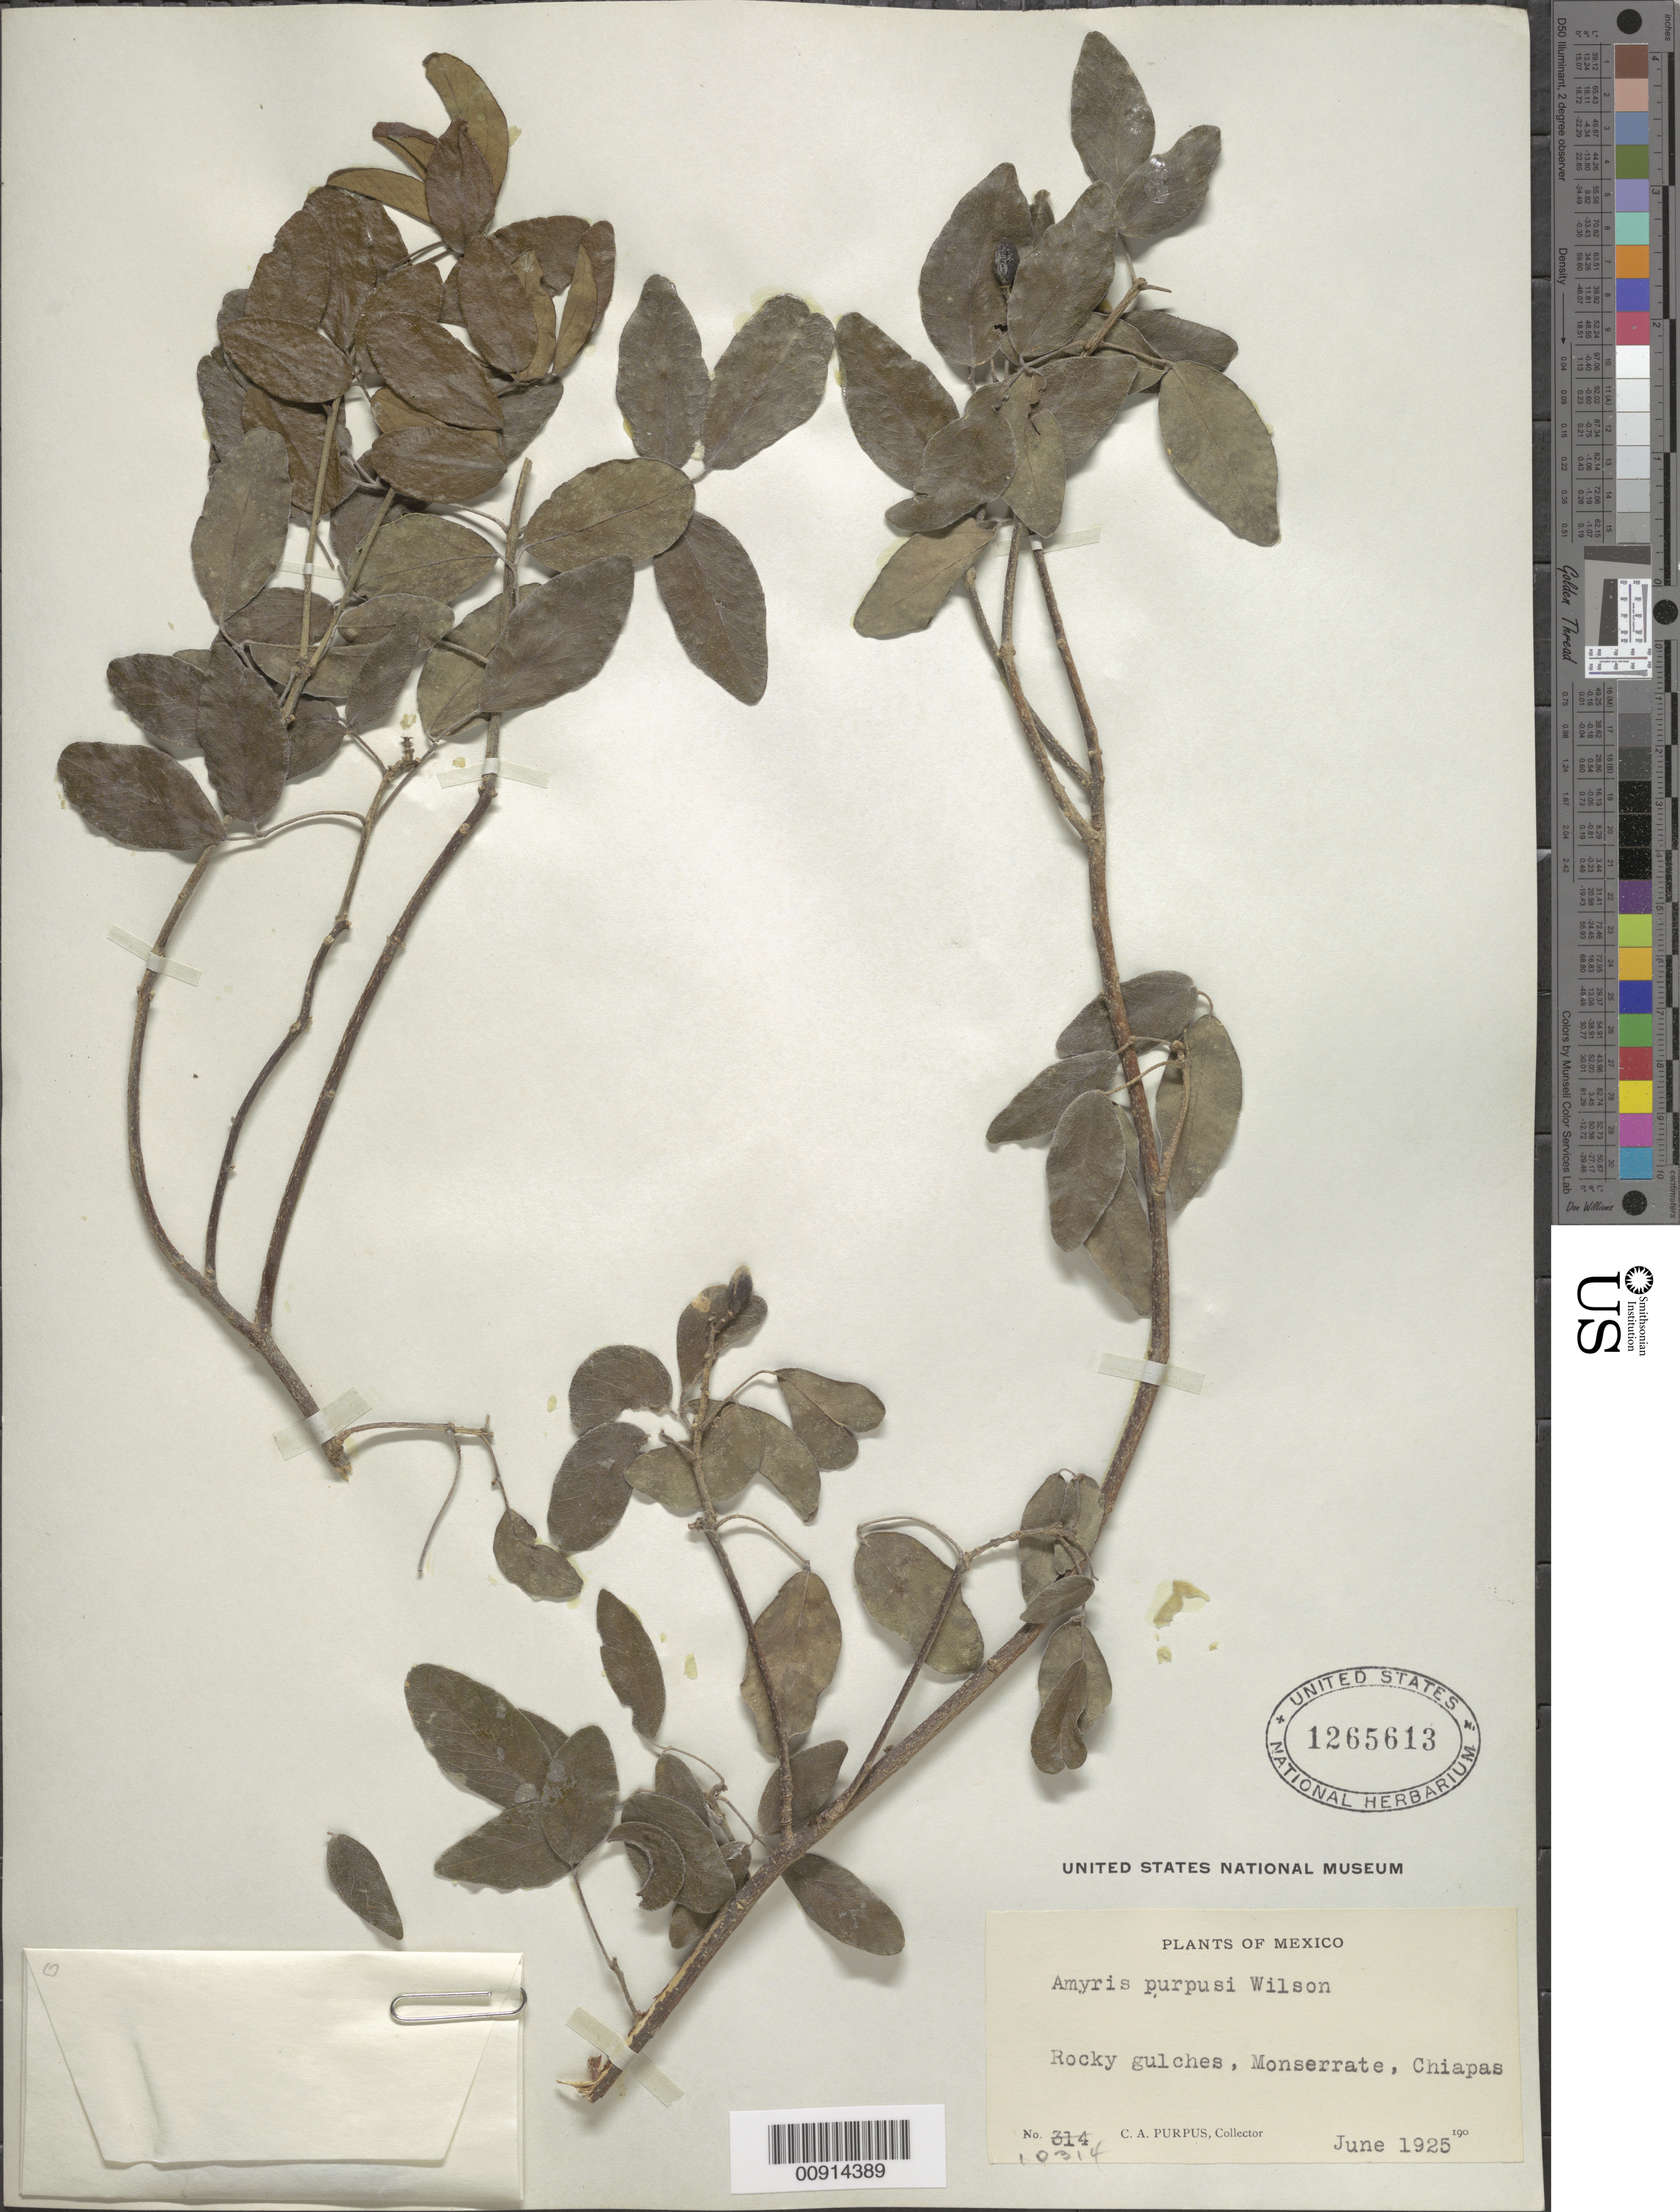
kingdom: Plantae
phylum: Tracheophyta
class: Magnoliopsida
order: Sapindales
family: Rutaceae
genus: Amyris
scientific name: Amyris purpusii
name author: P. Wilson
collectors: C. A. Purpus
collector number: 10314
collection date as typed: Jun 1925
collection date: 1925-06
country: Mexico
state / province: Chiapas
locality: Monserrate.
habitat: Rocky gulches.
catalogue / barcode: US 1265613